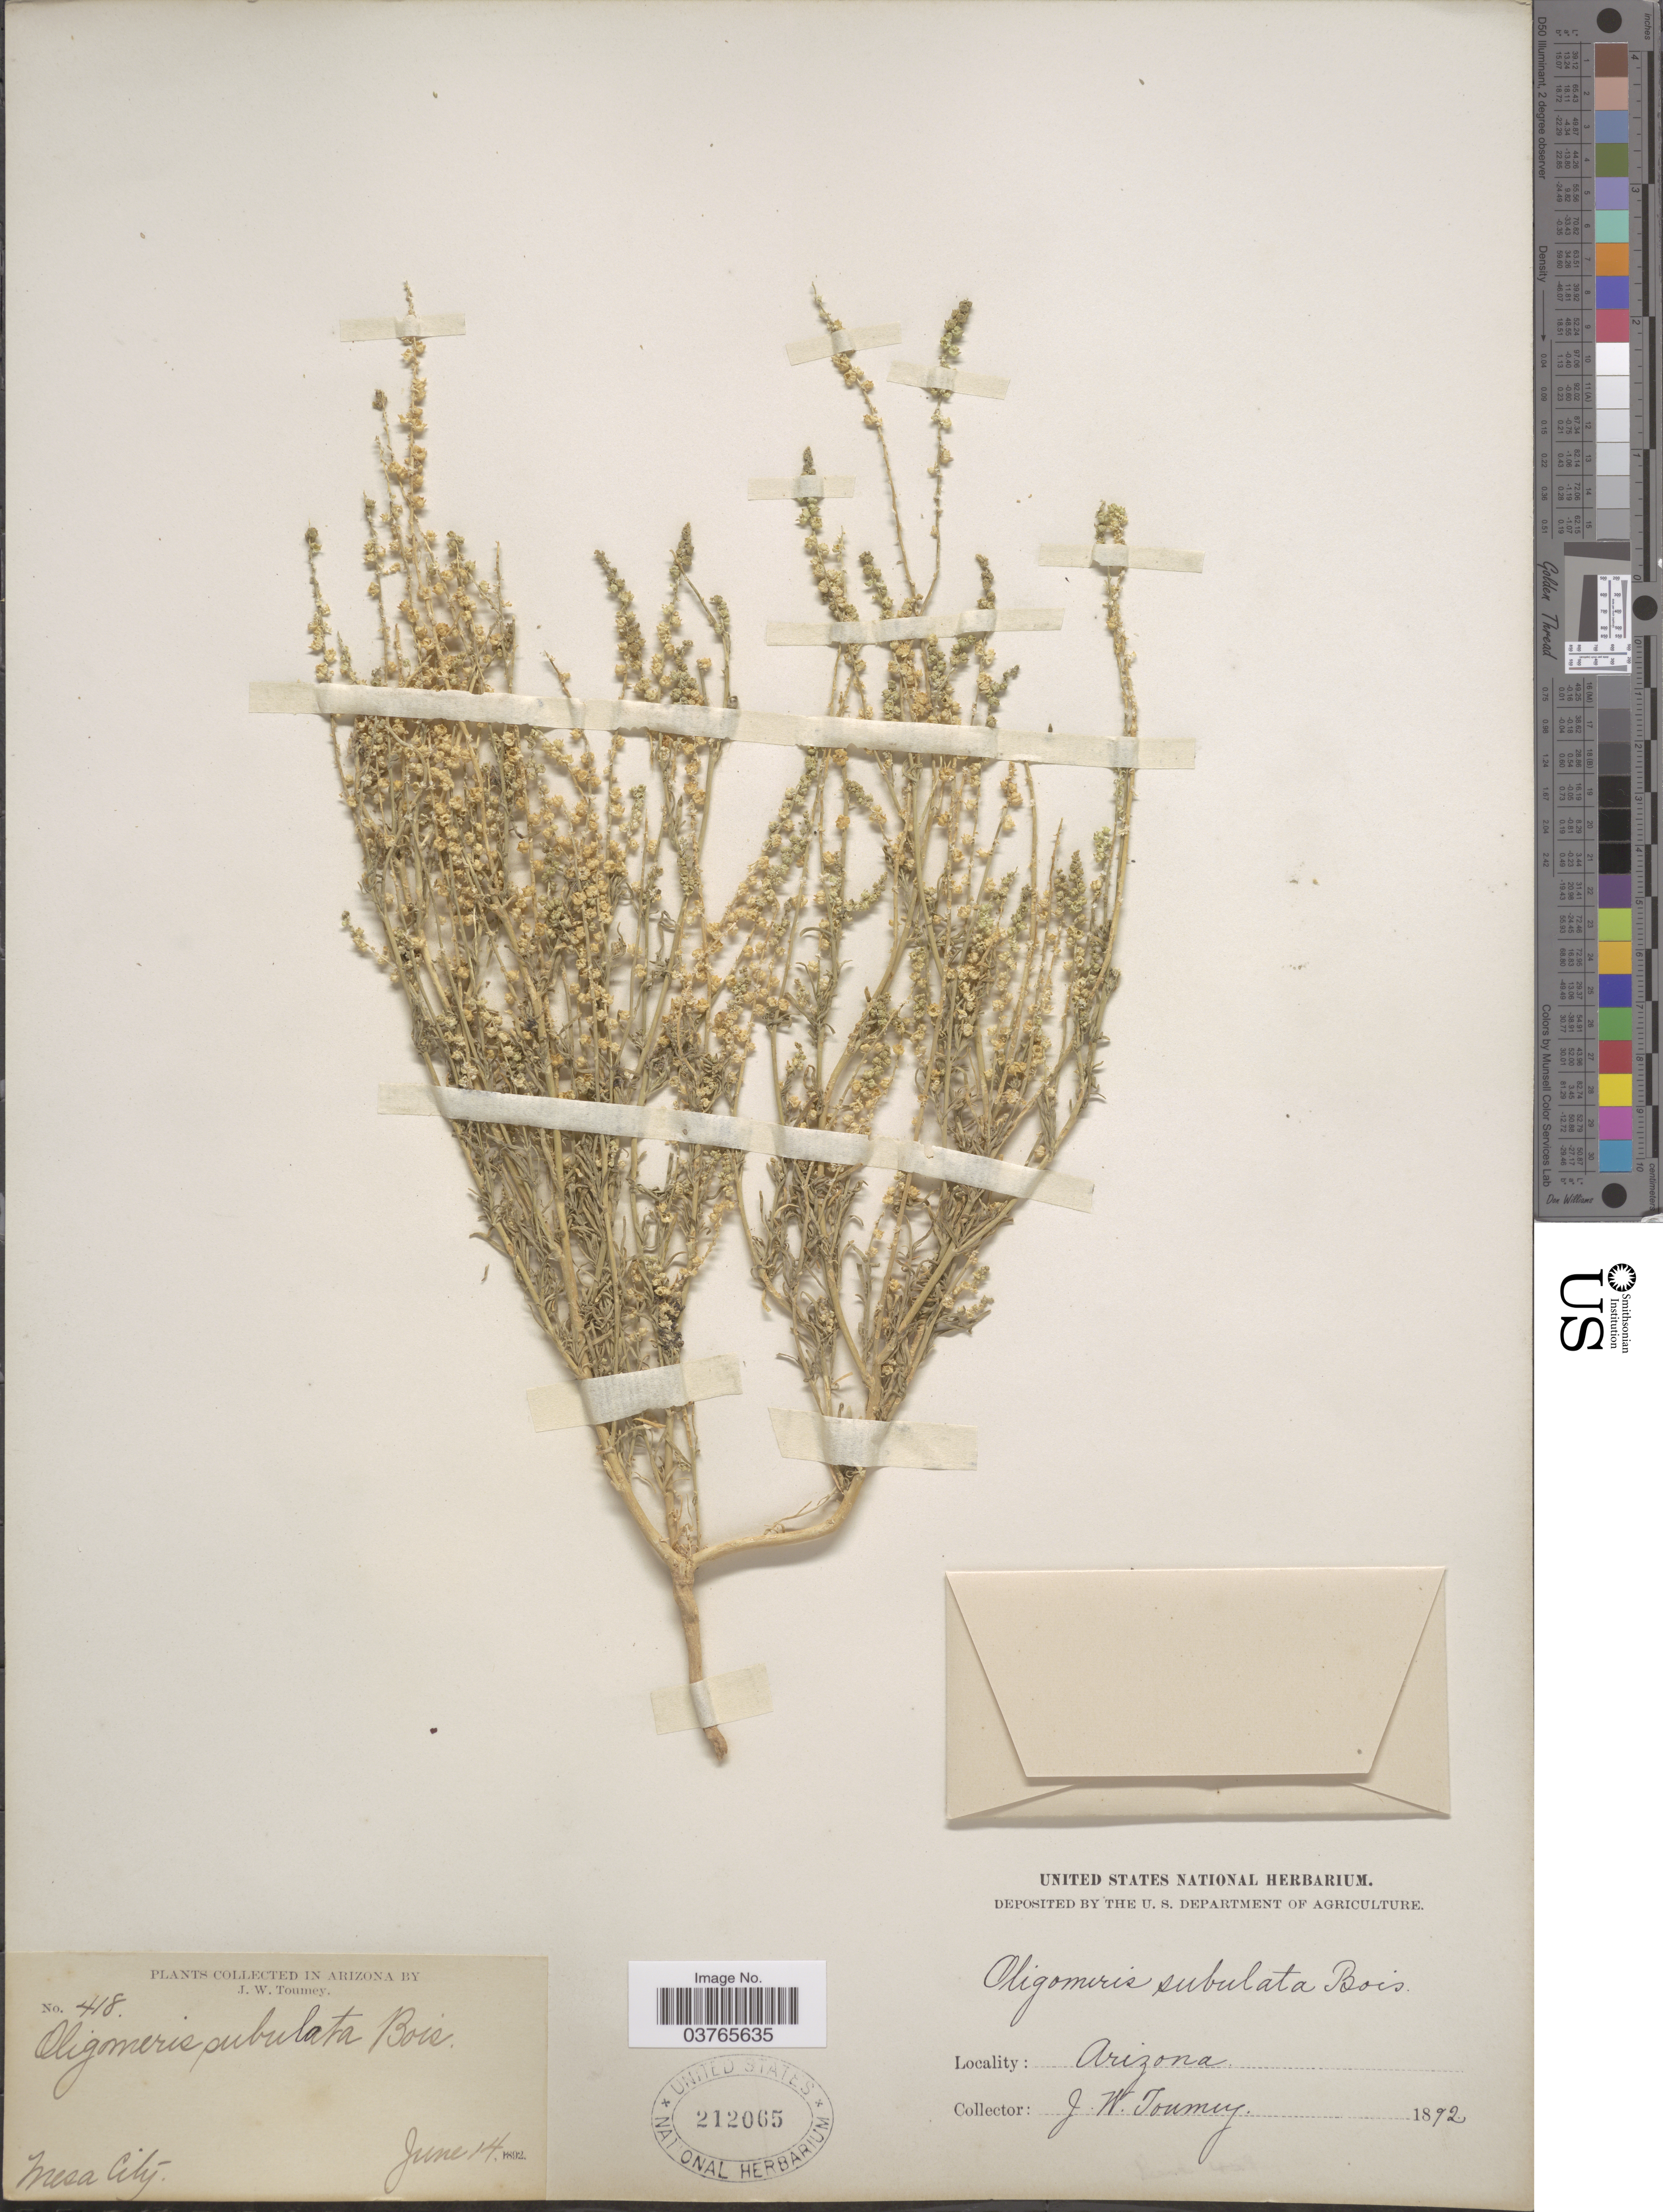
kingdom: Plantae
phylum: Tracheophyta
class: Magnoliopsida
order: Brassicales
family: Resedaceae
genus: Oligomeris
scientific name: Oligomeris subulata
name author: Webb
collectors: J. Tourney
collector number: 418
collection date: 1892-06-14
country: United States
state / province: Arizona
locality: Mesa City.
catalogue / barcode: US 212065